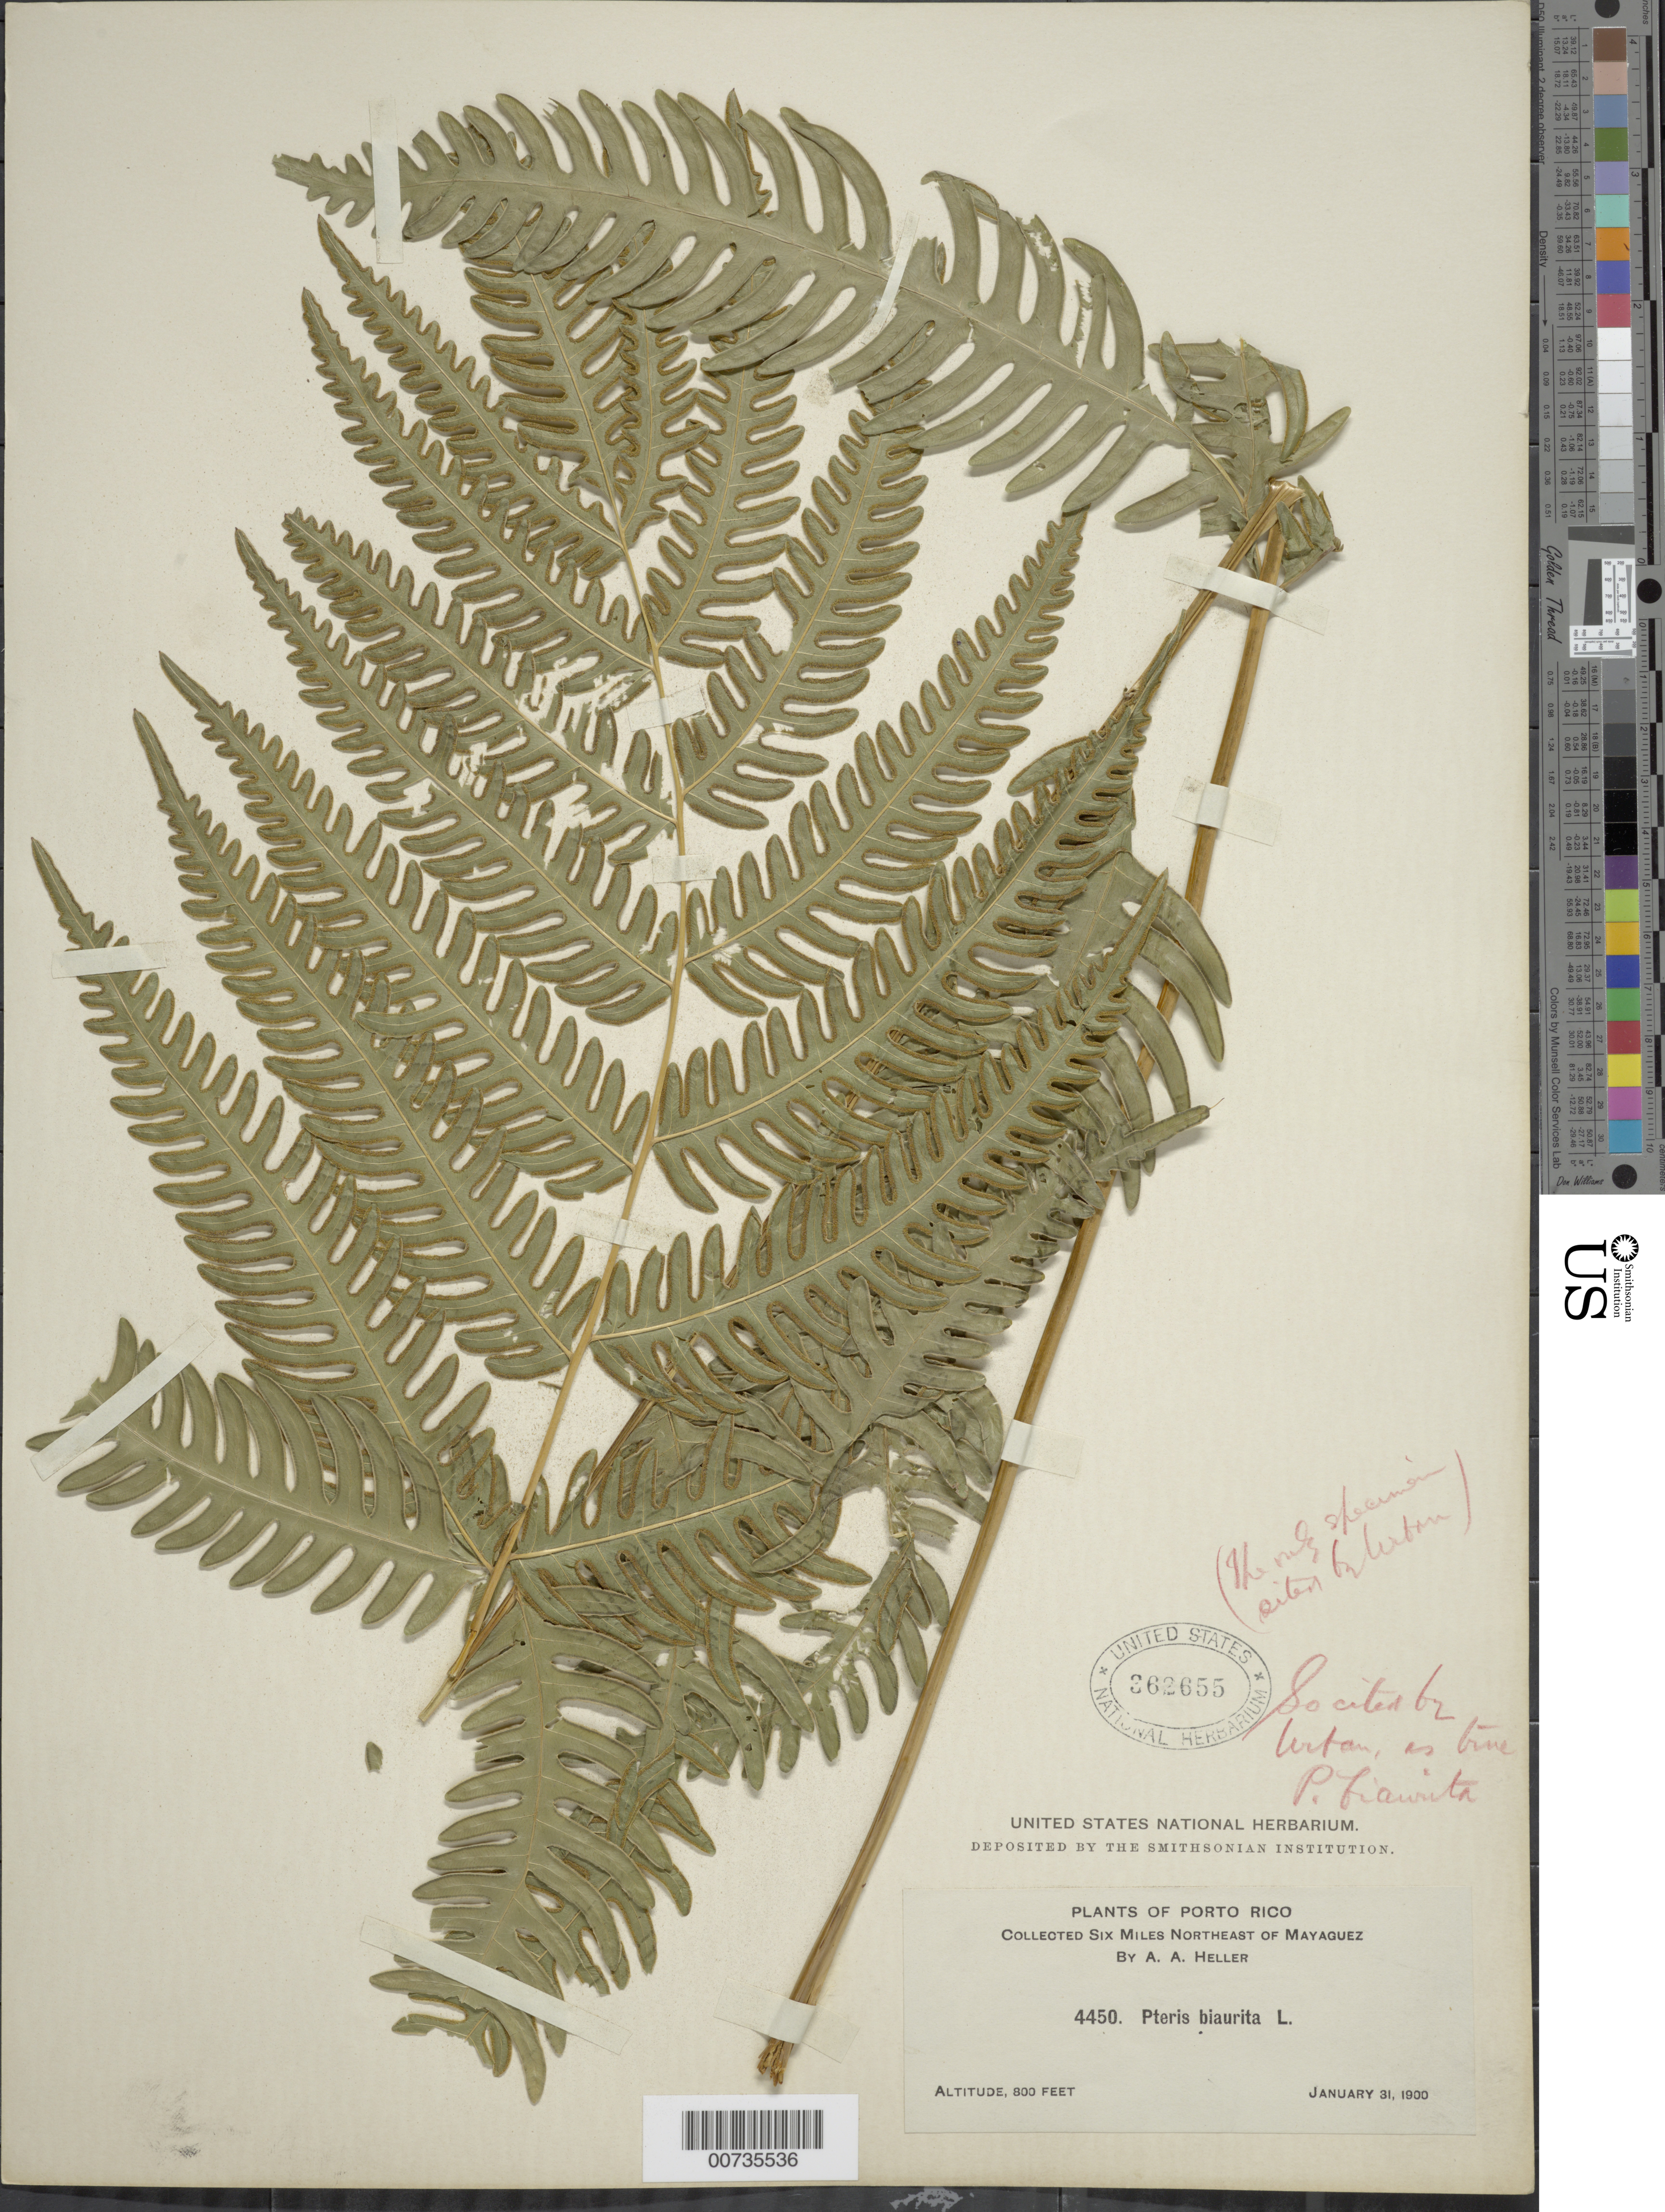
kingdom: Plantae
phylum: Tracheophyta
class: Polypodiopsida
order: Polypodiales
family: Pteridaceae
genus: Pteris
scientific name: Pteris biaurita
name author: L.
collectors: A. A. Heller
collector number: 4450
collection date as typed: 31 Jan 1900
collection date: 1900-01-31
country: Puerto Rico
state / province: Mayagüez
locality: Mayaguez, 6 mi NE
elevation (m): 244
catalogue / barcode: US 362655